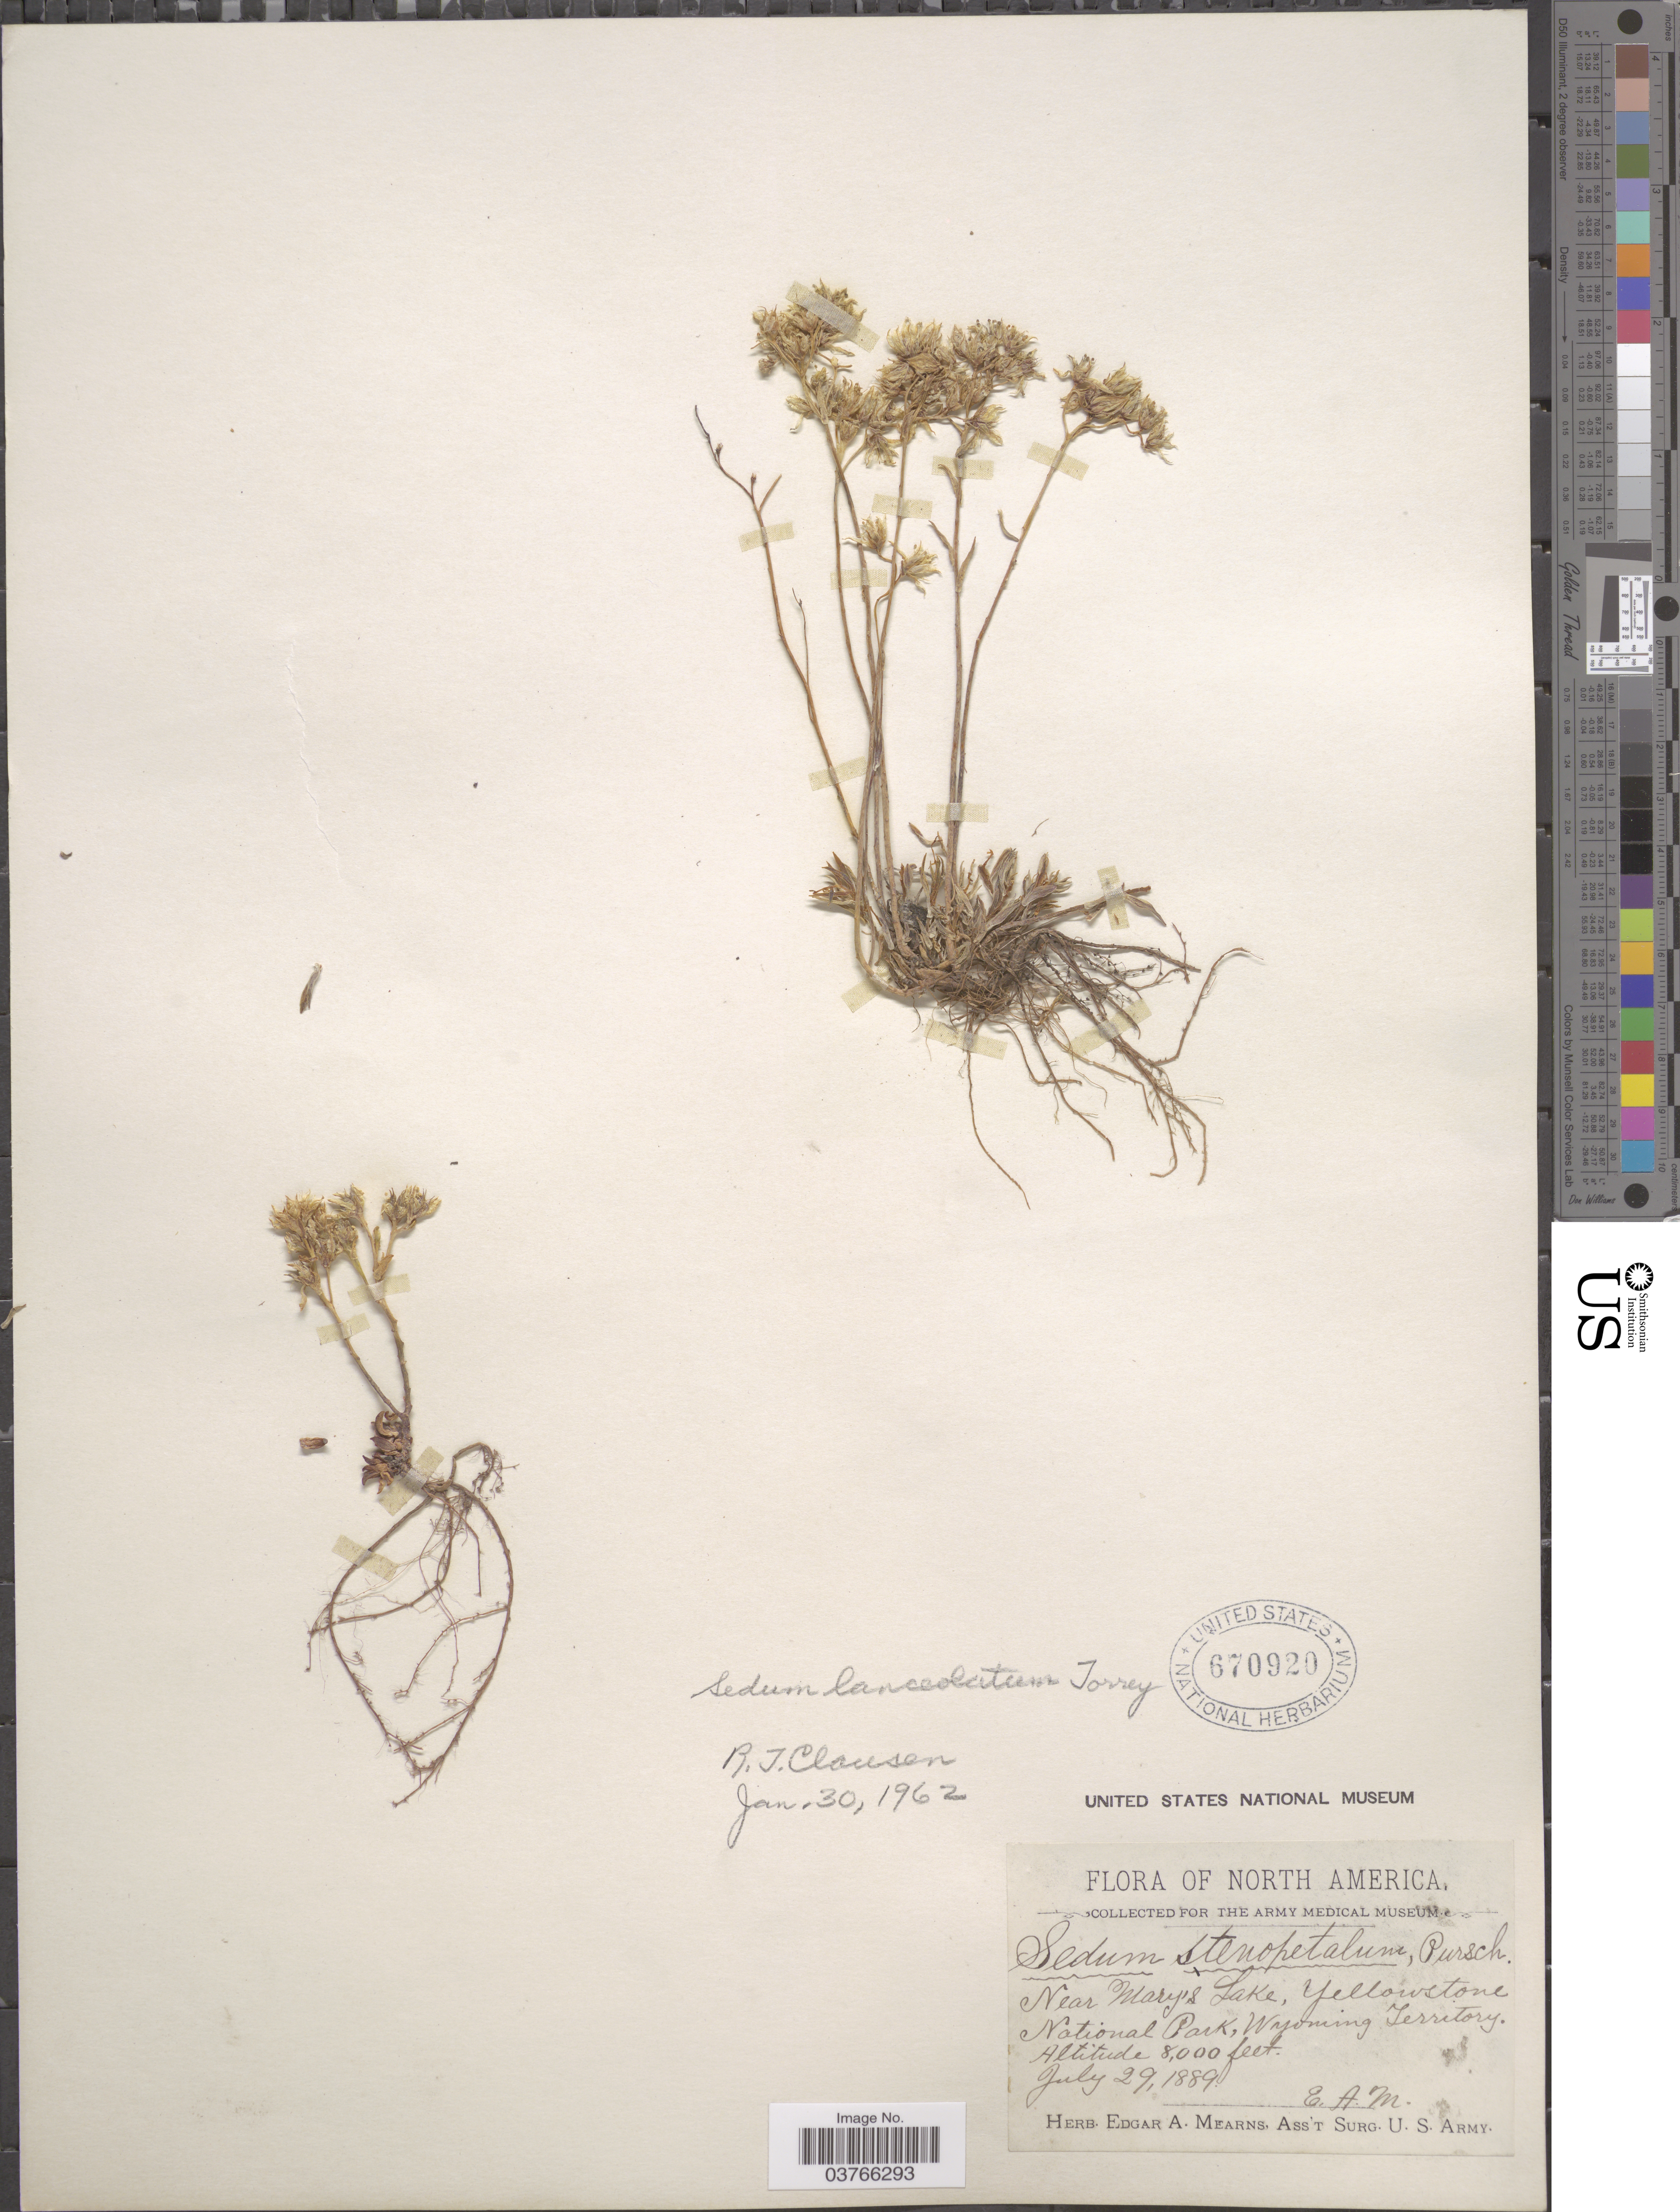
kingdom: Plantae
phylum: Tracheophyta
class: Magnoliopsida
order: Saxifragales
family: Crassulaceae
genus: Sedum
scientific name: Sedum lanceolatum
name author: Torr.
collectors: E. A. Mearns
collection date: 1889-07-29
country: United States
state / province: Wyoming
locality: Near Mary's Lake, Yellowstone National Park.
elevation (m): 2438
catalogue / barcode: US 670920